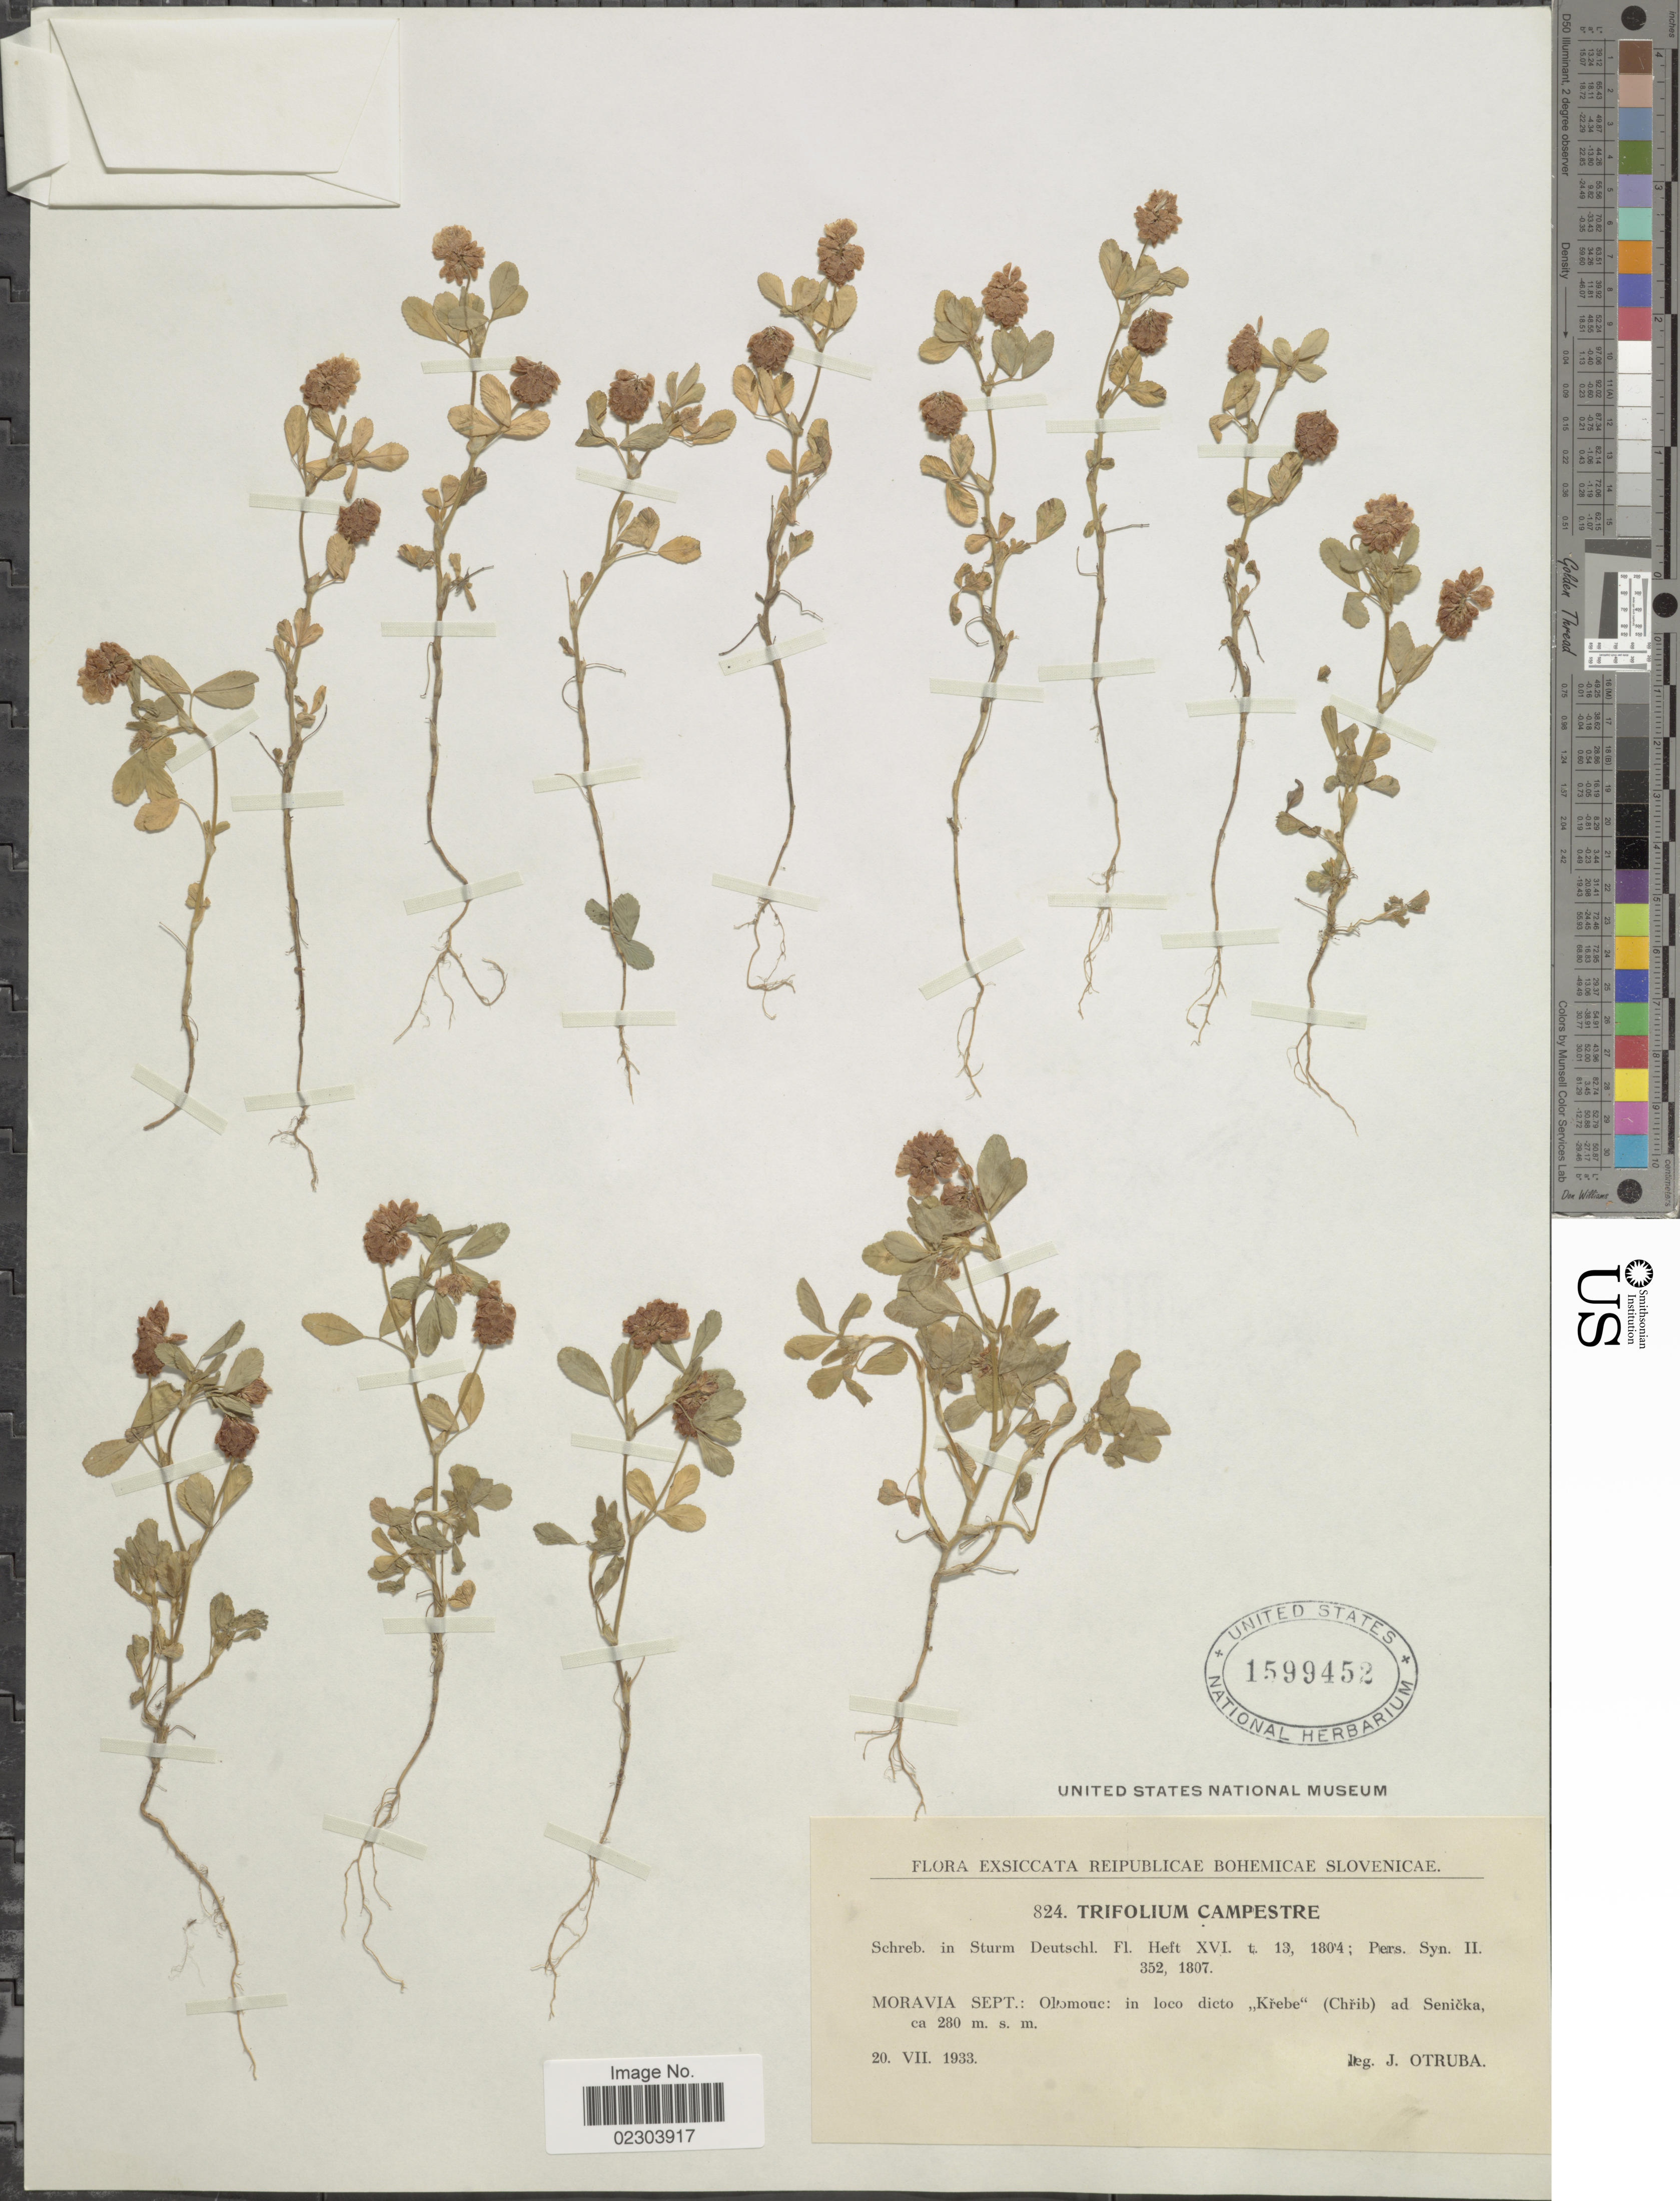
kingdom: Plantae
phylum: Tracheophyta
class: Magnoliopsida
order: Fabales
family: Fabaceae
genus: Trifolium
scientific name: Trifolium campestre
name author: Schreb.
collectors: J. Otruba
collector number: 824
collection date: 1933-07-20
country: Slovenia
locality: Reipublicae Bohemicae Slovenicae, Moravia Sept.: Ohomoue [interpreted]: in loco dicto Krebe (Chrib) ad Senicka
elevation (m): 280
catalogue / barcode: US 1599452